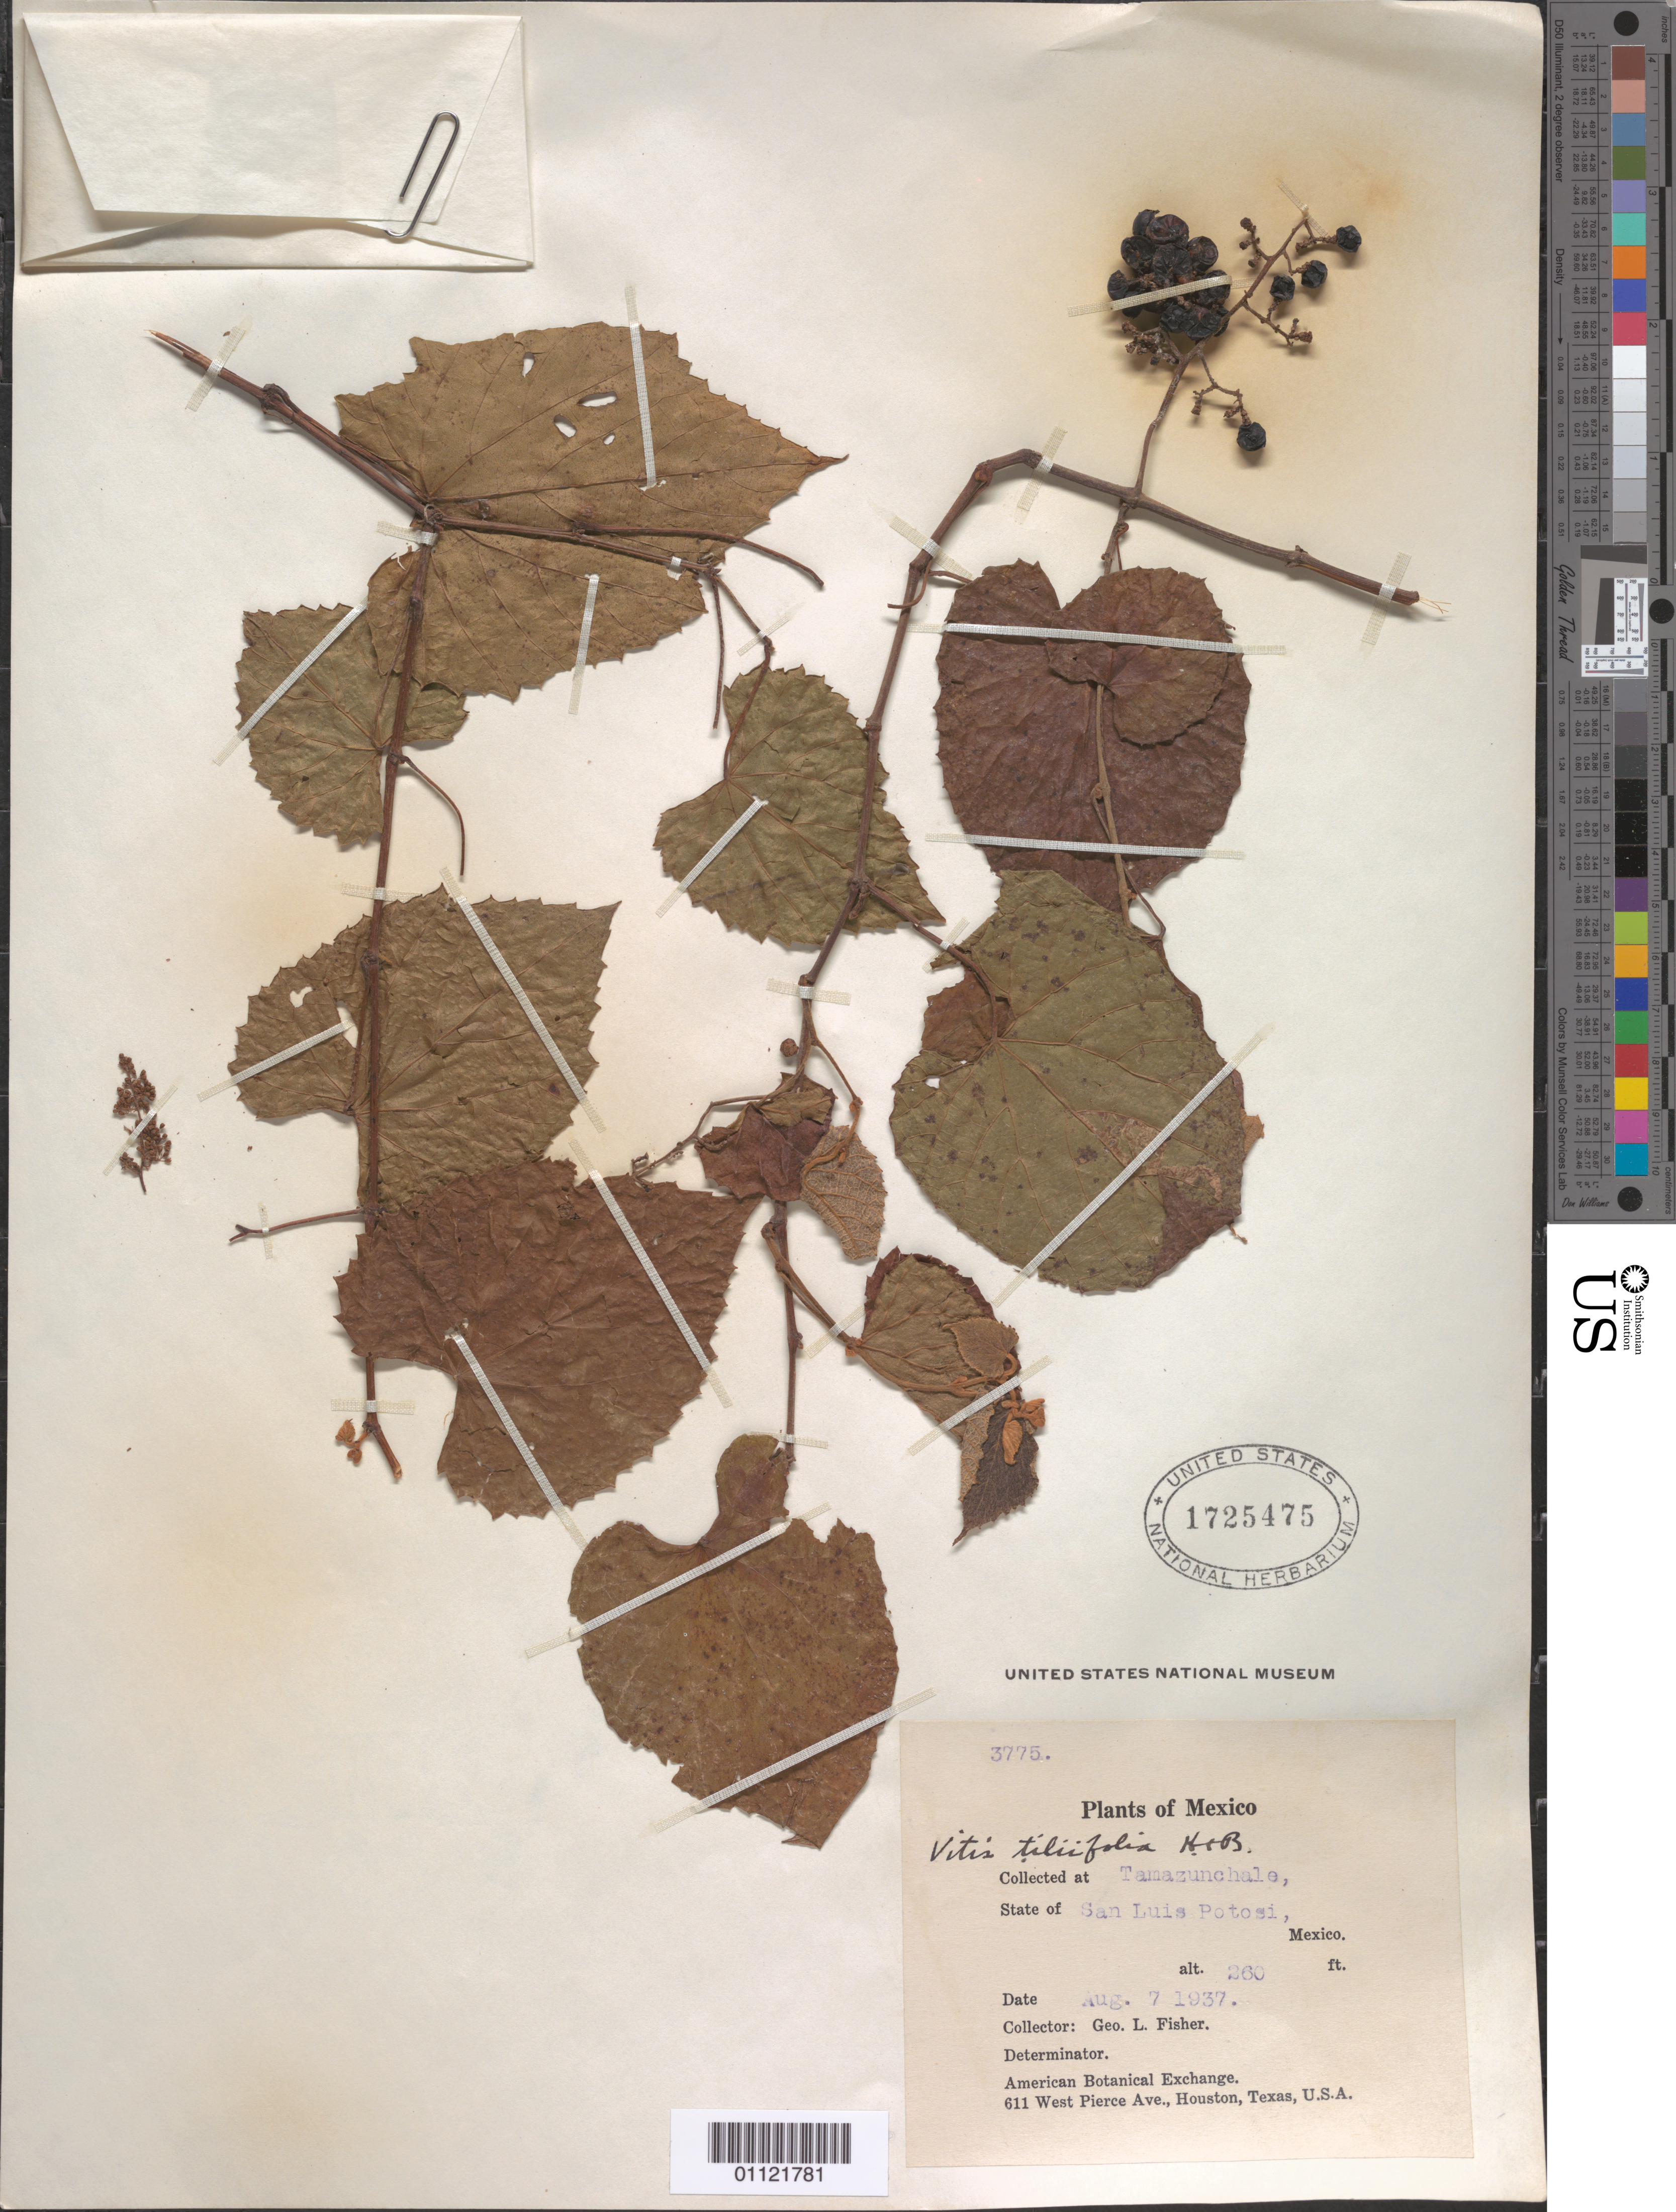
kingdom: Plantae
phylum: Tracheophyta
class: Magnoliopsida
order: Vitales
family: Vitaceae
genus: Vitis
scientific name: Vitis tiliifolia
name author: Humb. & Bonpl. ex Schult.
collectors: G. L. Fisher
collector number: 3775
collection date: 1937-08-07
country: Mexico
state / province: San Luis Potosi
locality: Tamazunchale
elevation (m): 79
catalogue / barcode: US 1725475